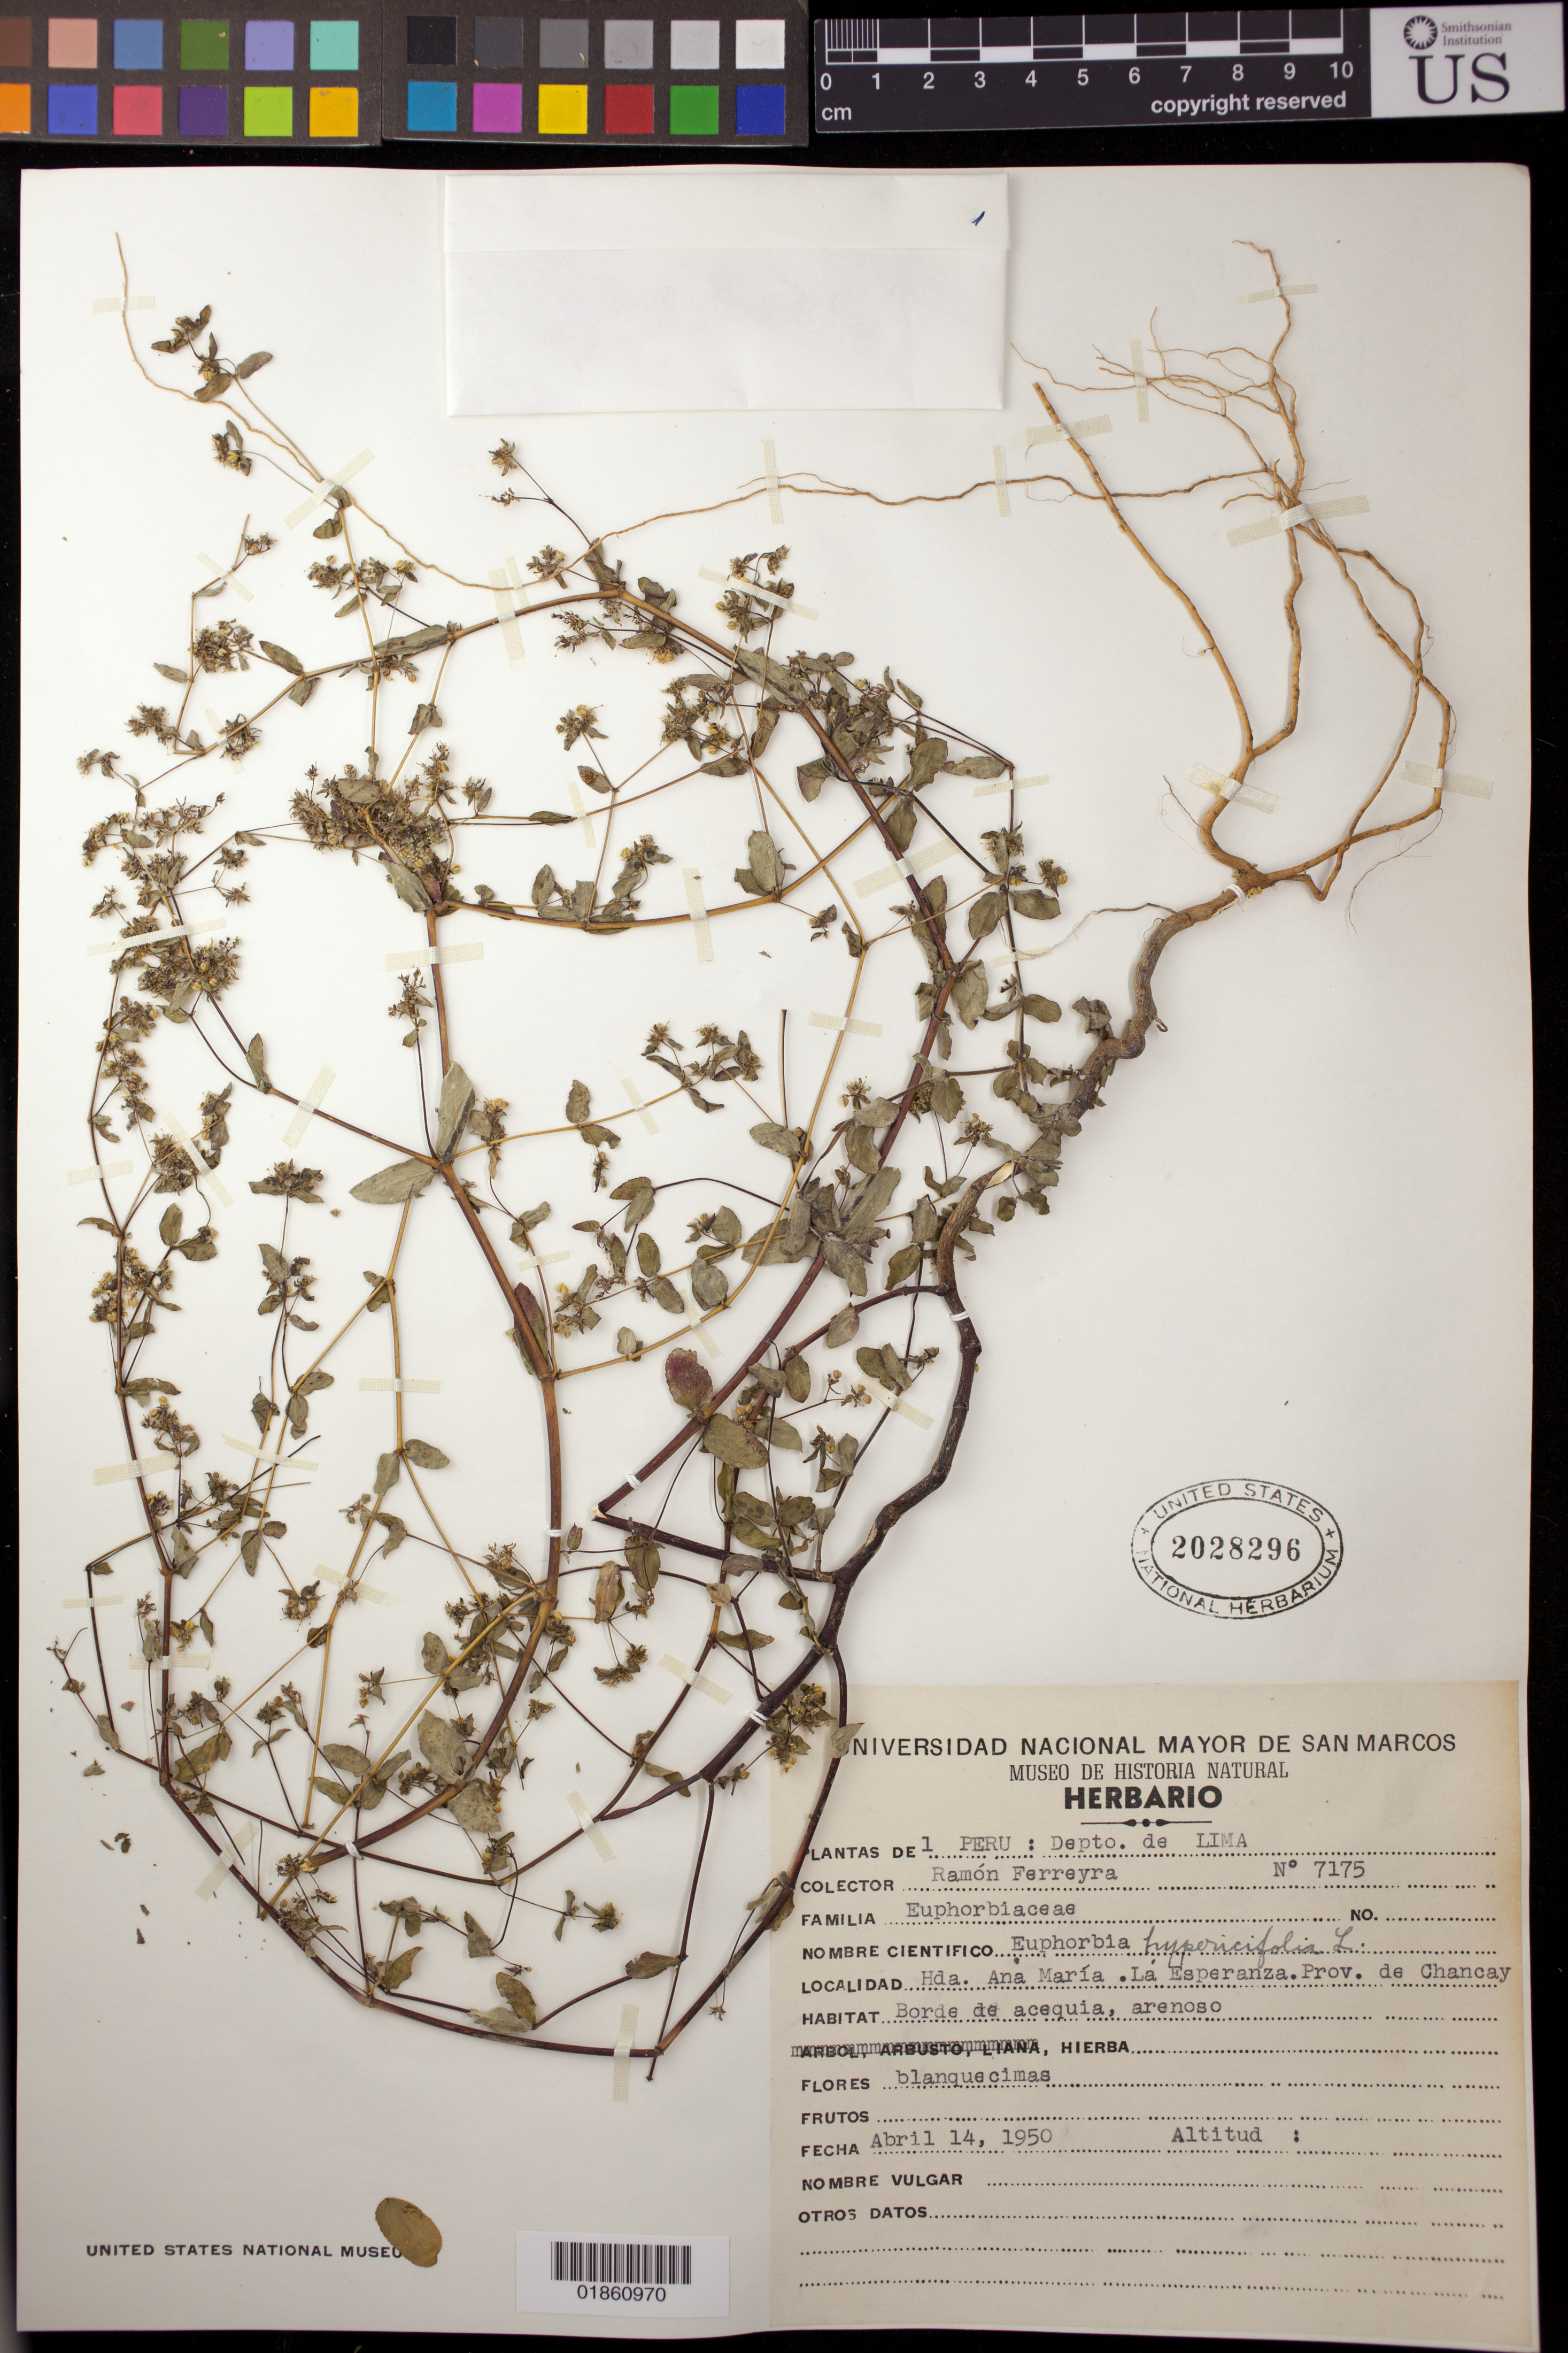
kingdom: Plantae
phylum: Tracheophyta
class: Magnoliopsida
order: Malpighiales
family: Euphorbiaceae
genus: Euphorbia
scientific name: Euphorbia hypericifolia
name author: L.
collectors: R. A. Ferreyra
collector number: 7175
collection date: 1950-04-14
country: Peru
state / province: Lima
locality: Hda. Ana María. La Esperanza. Prov. de Chancay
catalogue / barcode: US 2028296